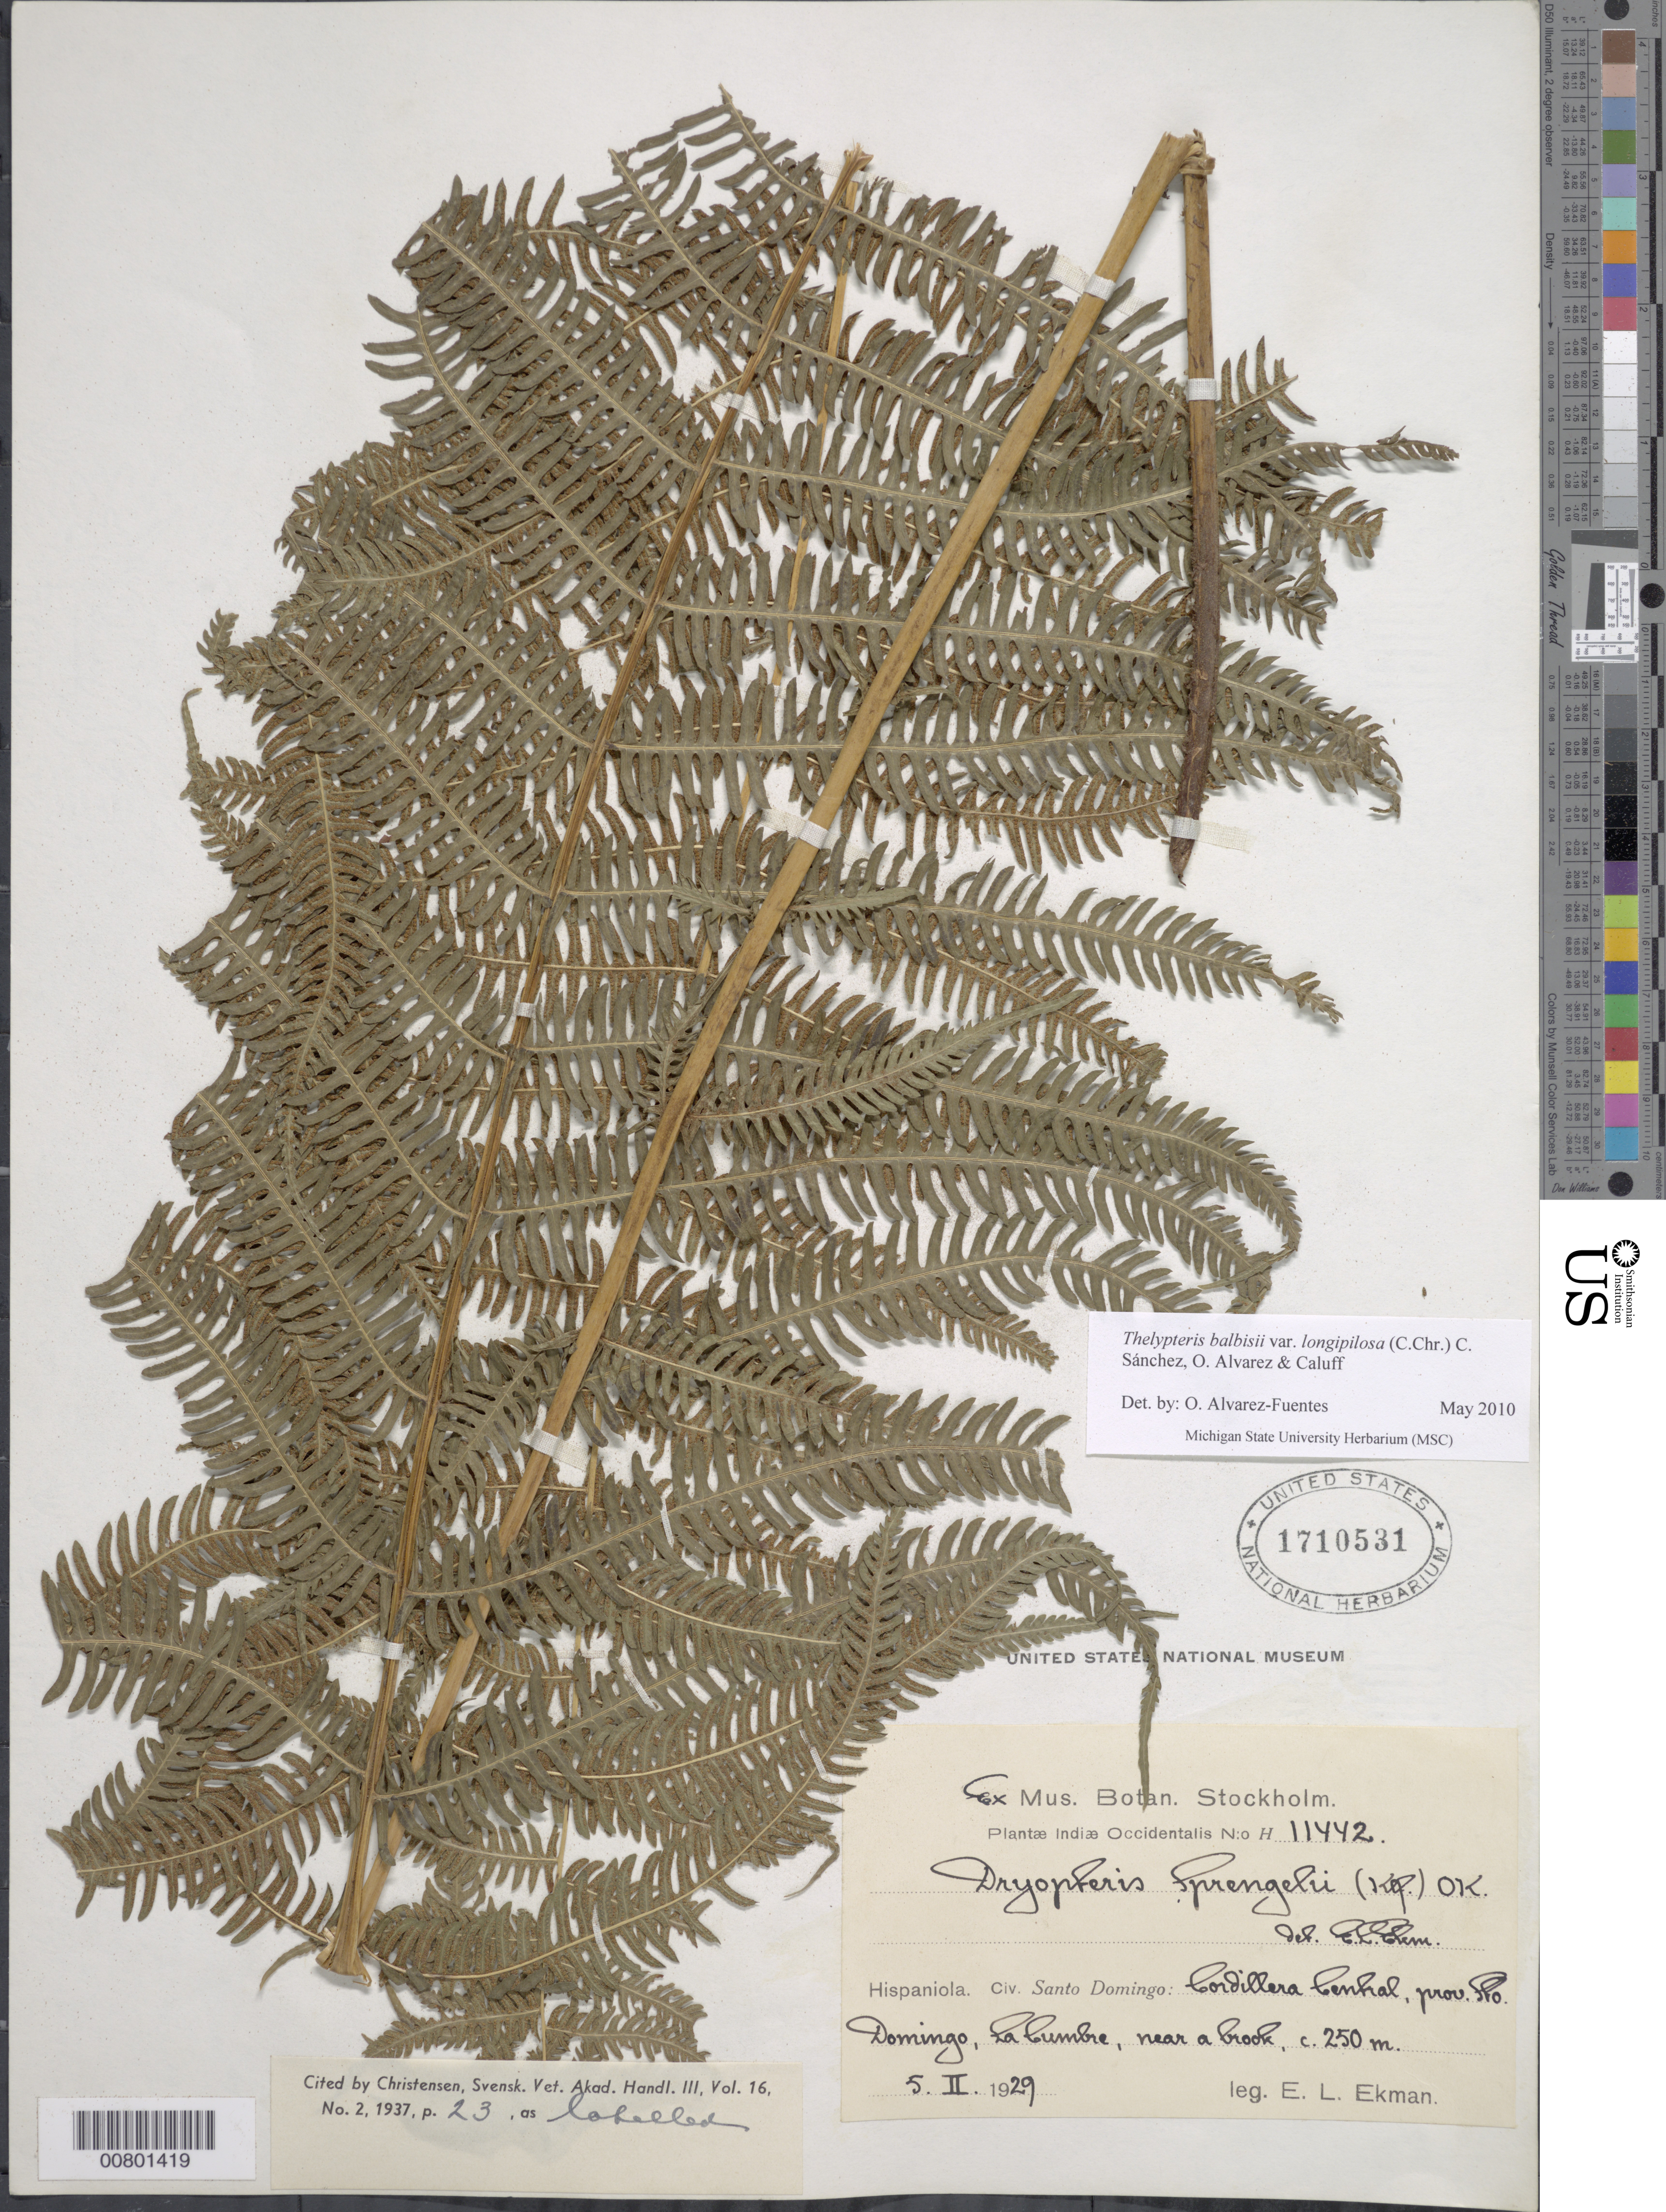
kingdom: Plantae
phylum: Tracheophyta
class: Polypodiopsida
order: Polypodiales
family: Thelypteridaceae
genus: Amauropelta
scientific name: Amauropelta balbisii (Spreng.) comb. nov., ined. 2015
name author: (Spreng.)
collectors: E. L. Ekman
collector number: H 11442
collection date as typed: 05 Feb 1929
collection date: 1929-02-05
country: Dominican Republic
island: Hispaniola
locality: Prov. Santo Domingo, Cordillera Central, la Cumbre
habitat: Neaar a brook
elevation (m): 250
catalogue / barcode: US 1710531